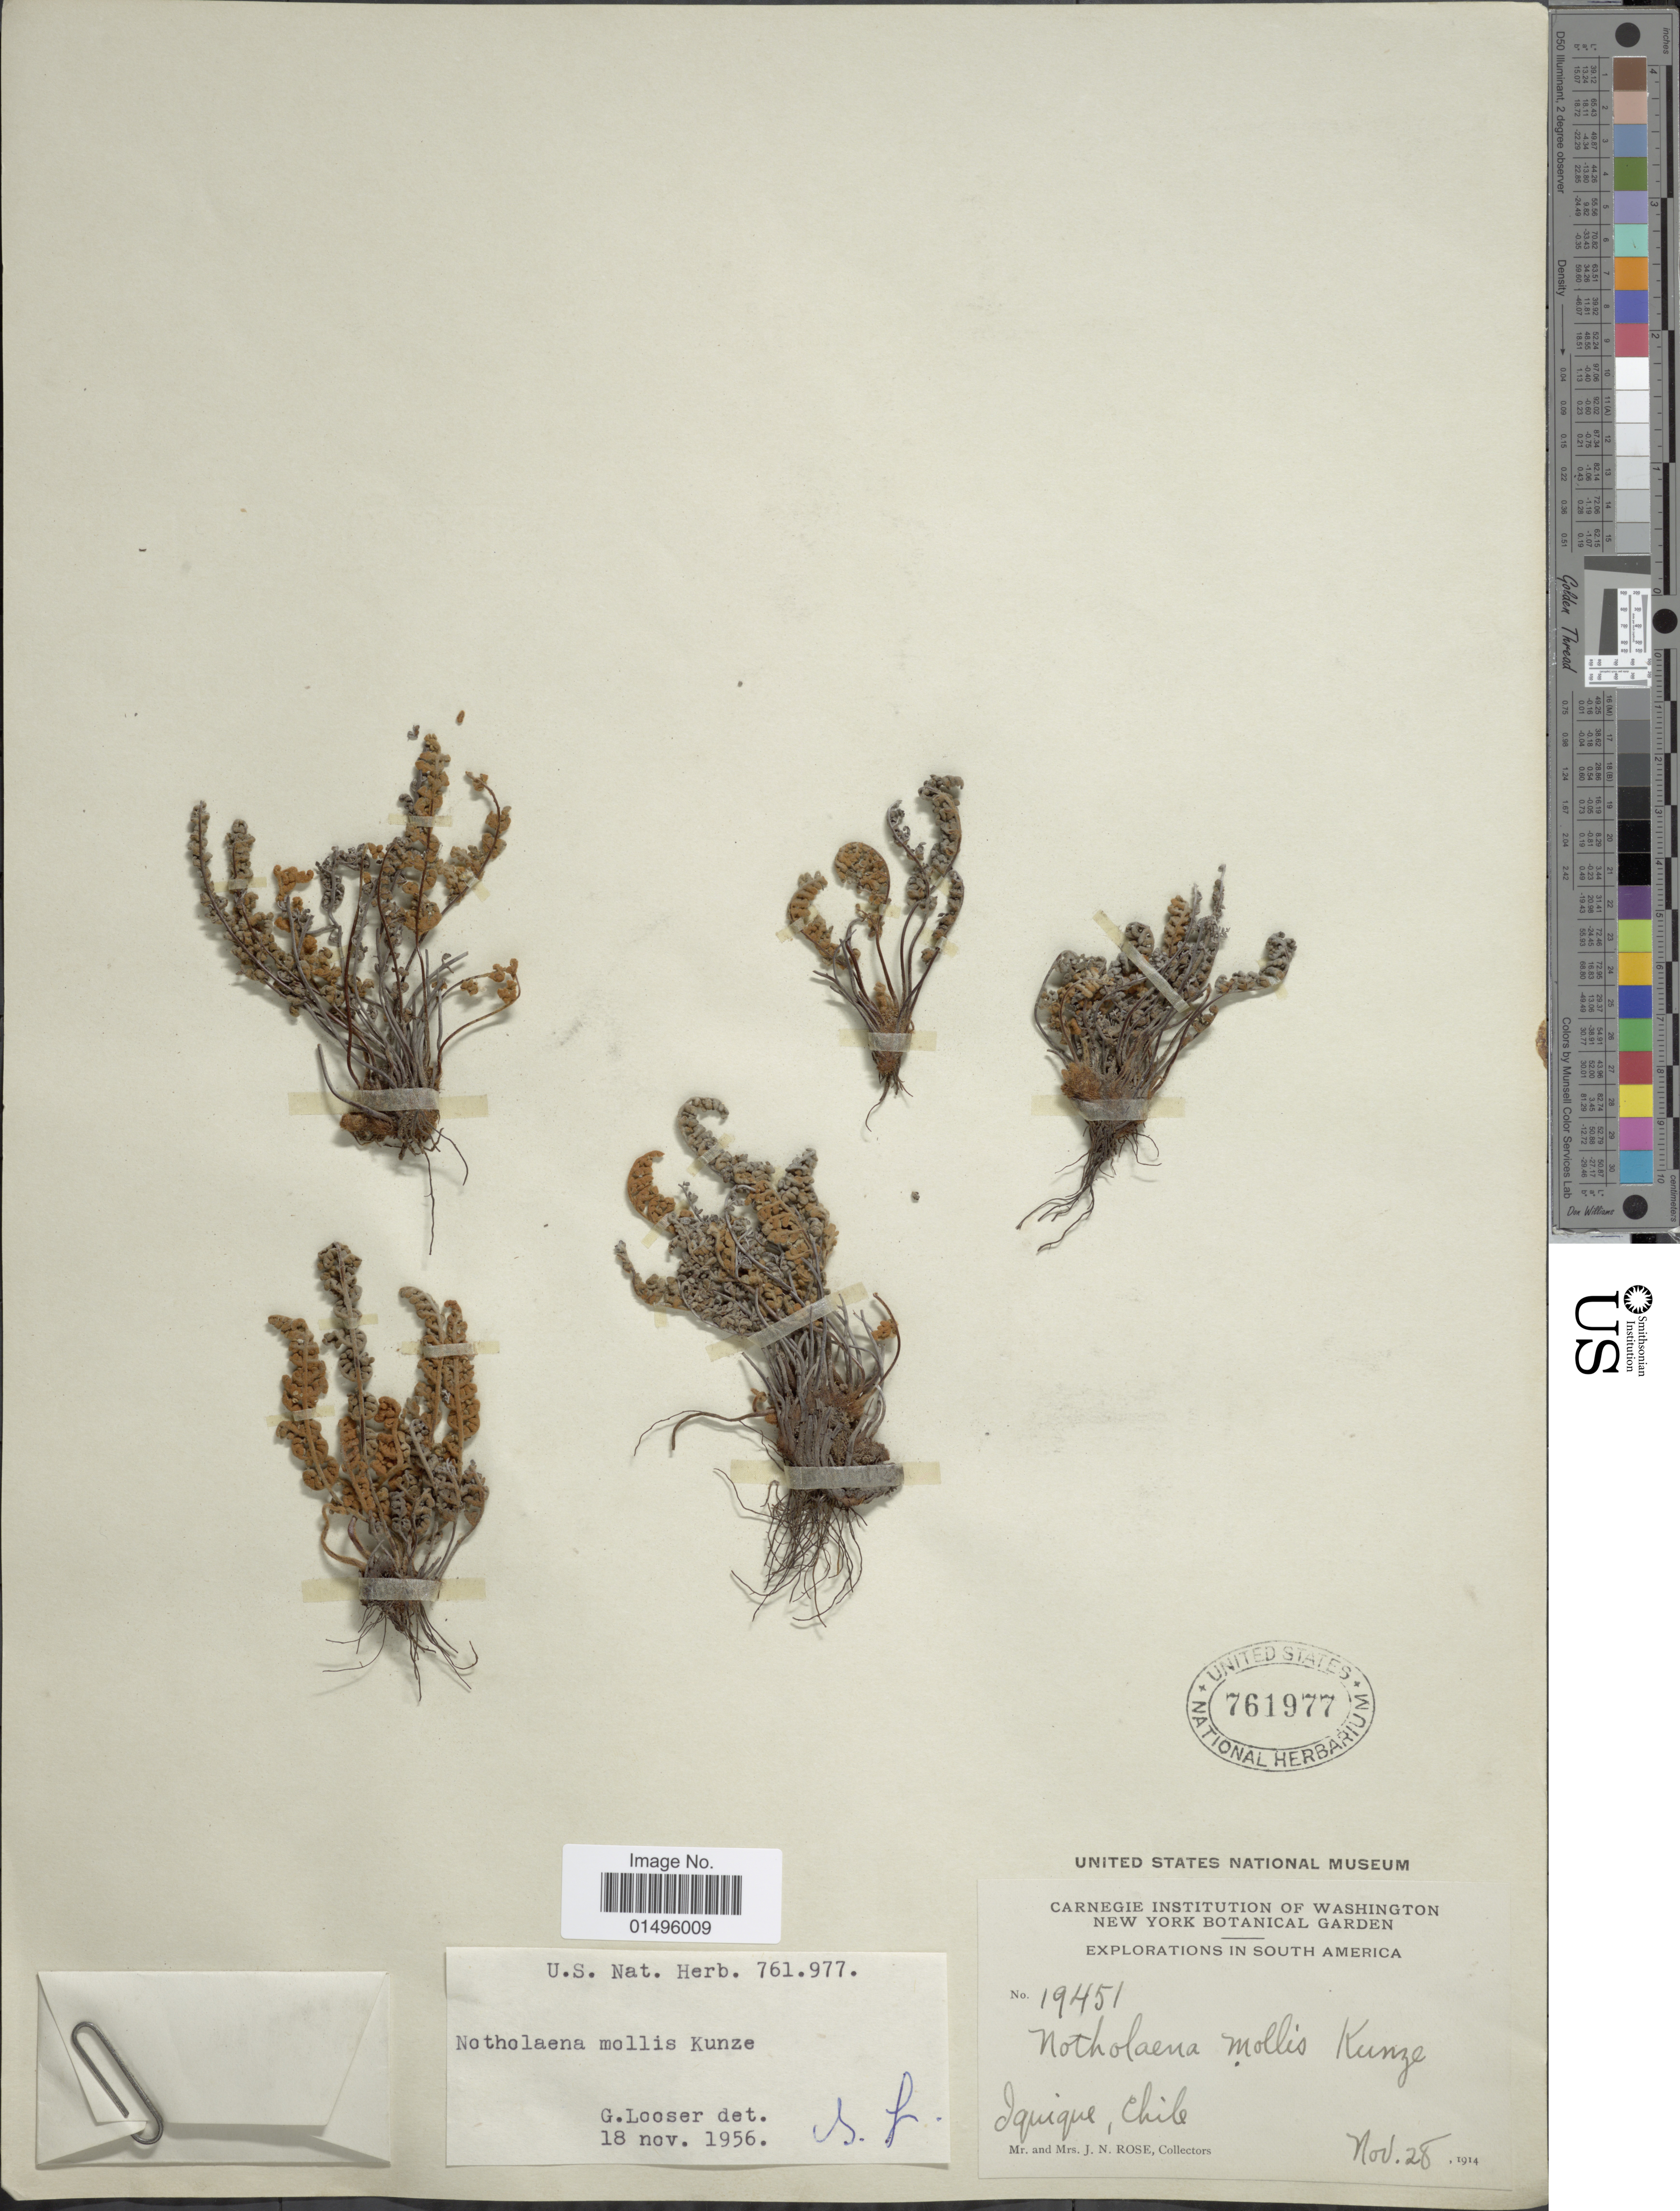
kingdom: Plantae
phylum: Tracheophyta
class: Polypodiopsida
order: Polypodiales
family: Pteridaceae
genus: Notholaena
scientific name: Notholaena mollis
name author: Kunze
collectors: J. N. Rose & L. B. Rose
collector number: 19451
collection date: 1914-11-28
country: Chile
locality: South America, Iquique, Chile.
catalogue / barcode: US 761977